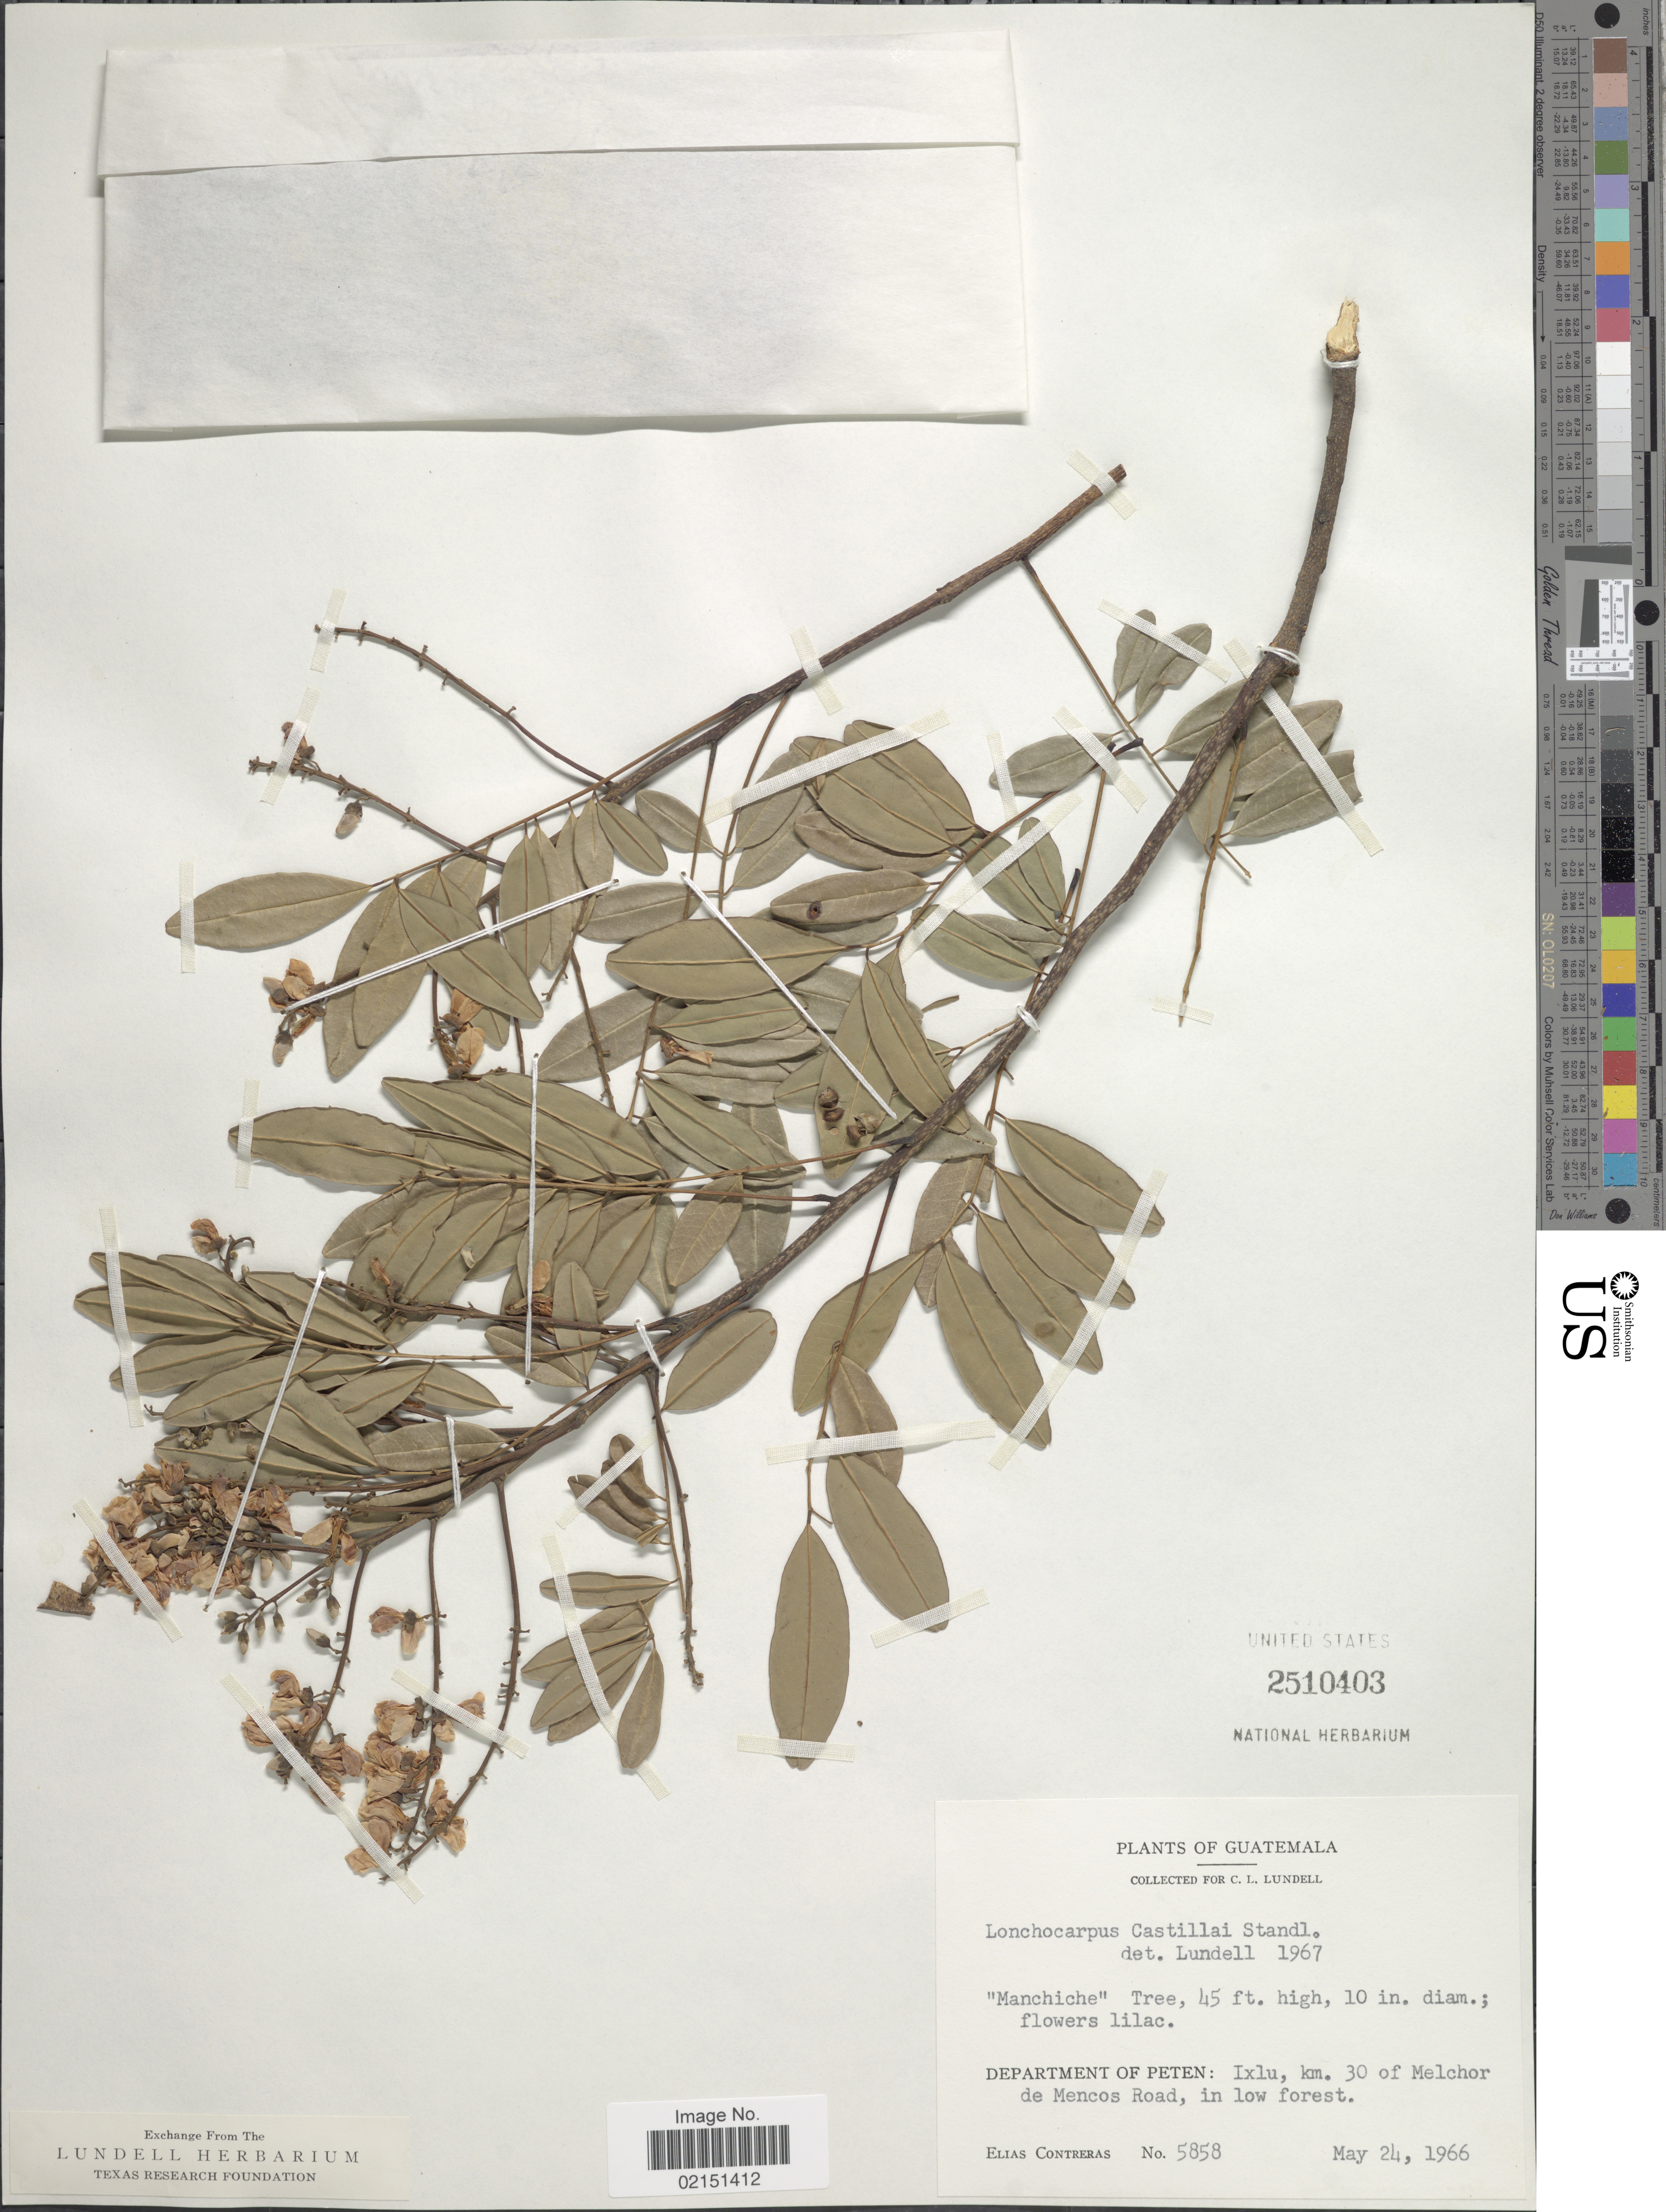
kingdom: Plantae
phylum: Tracheophyta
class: Magnoliopsida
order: Fabales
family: Fabaceae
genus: Lonchocarpus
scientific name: Lonchocarpus castilloi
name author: Standl.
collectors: E. Contreras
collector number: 5858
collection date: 1966-05-24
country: Guatemala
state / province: El Petén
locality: Department of Peten: Ixlu, km. 30 of Melchor de Mencos Road, in low forest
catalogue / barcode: US 2510403